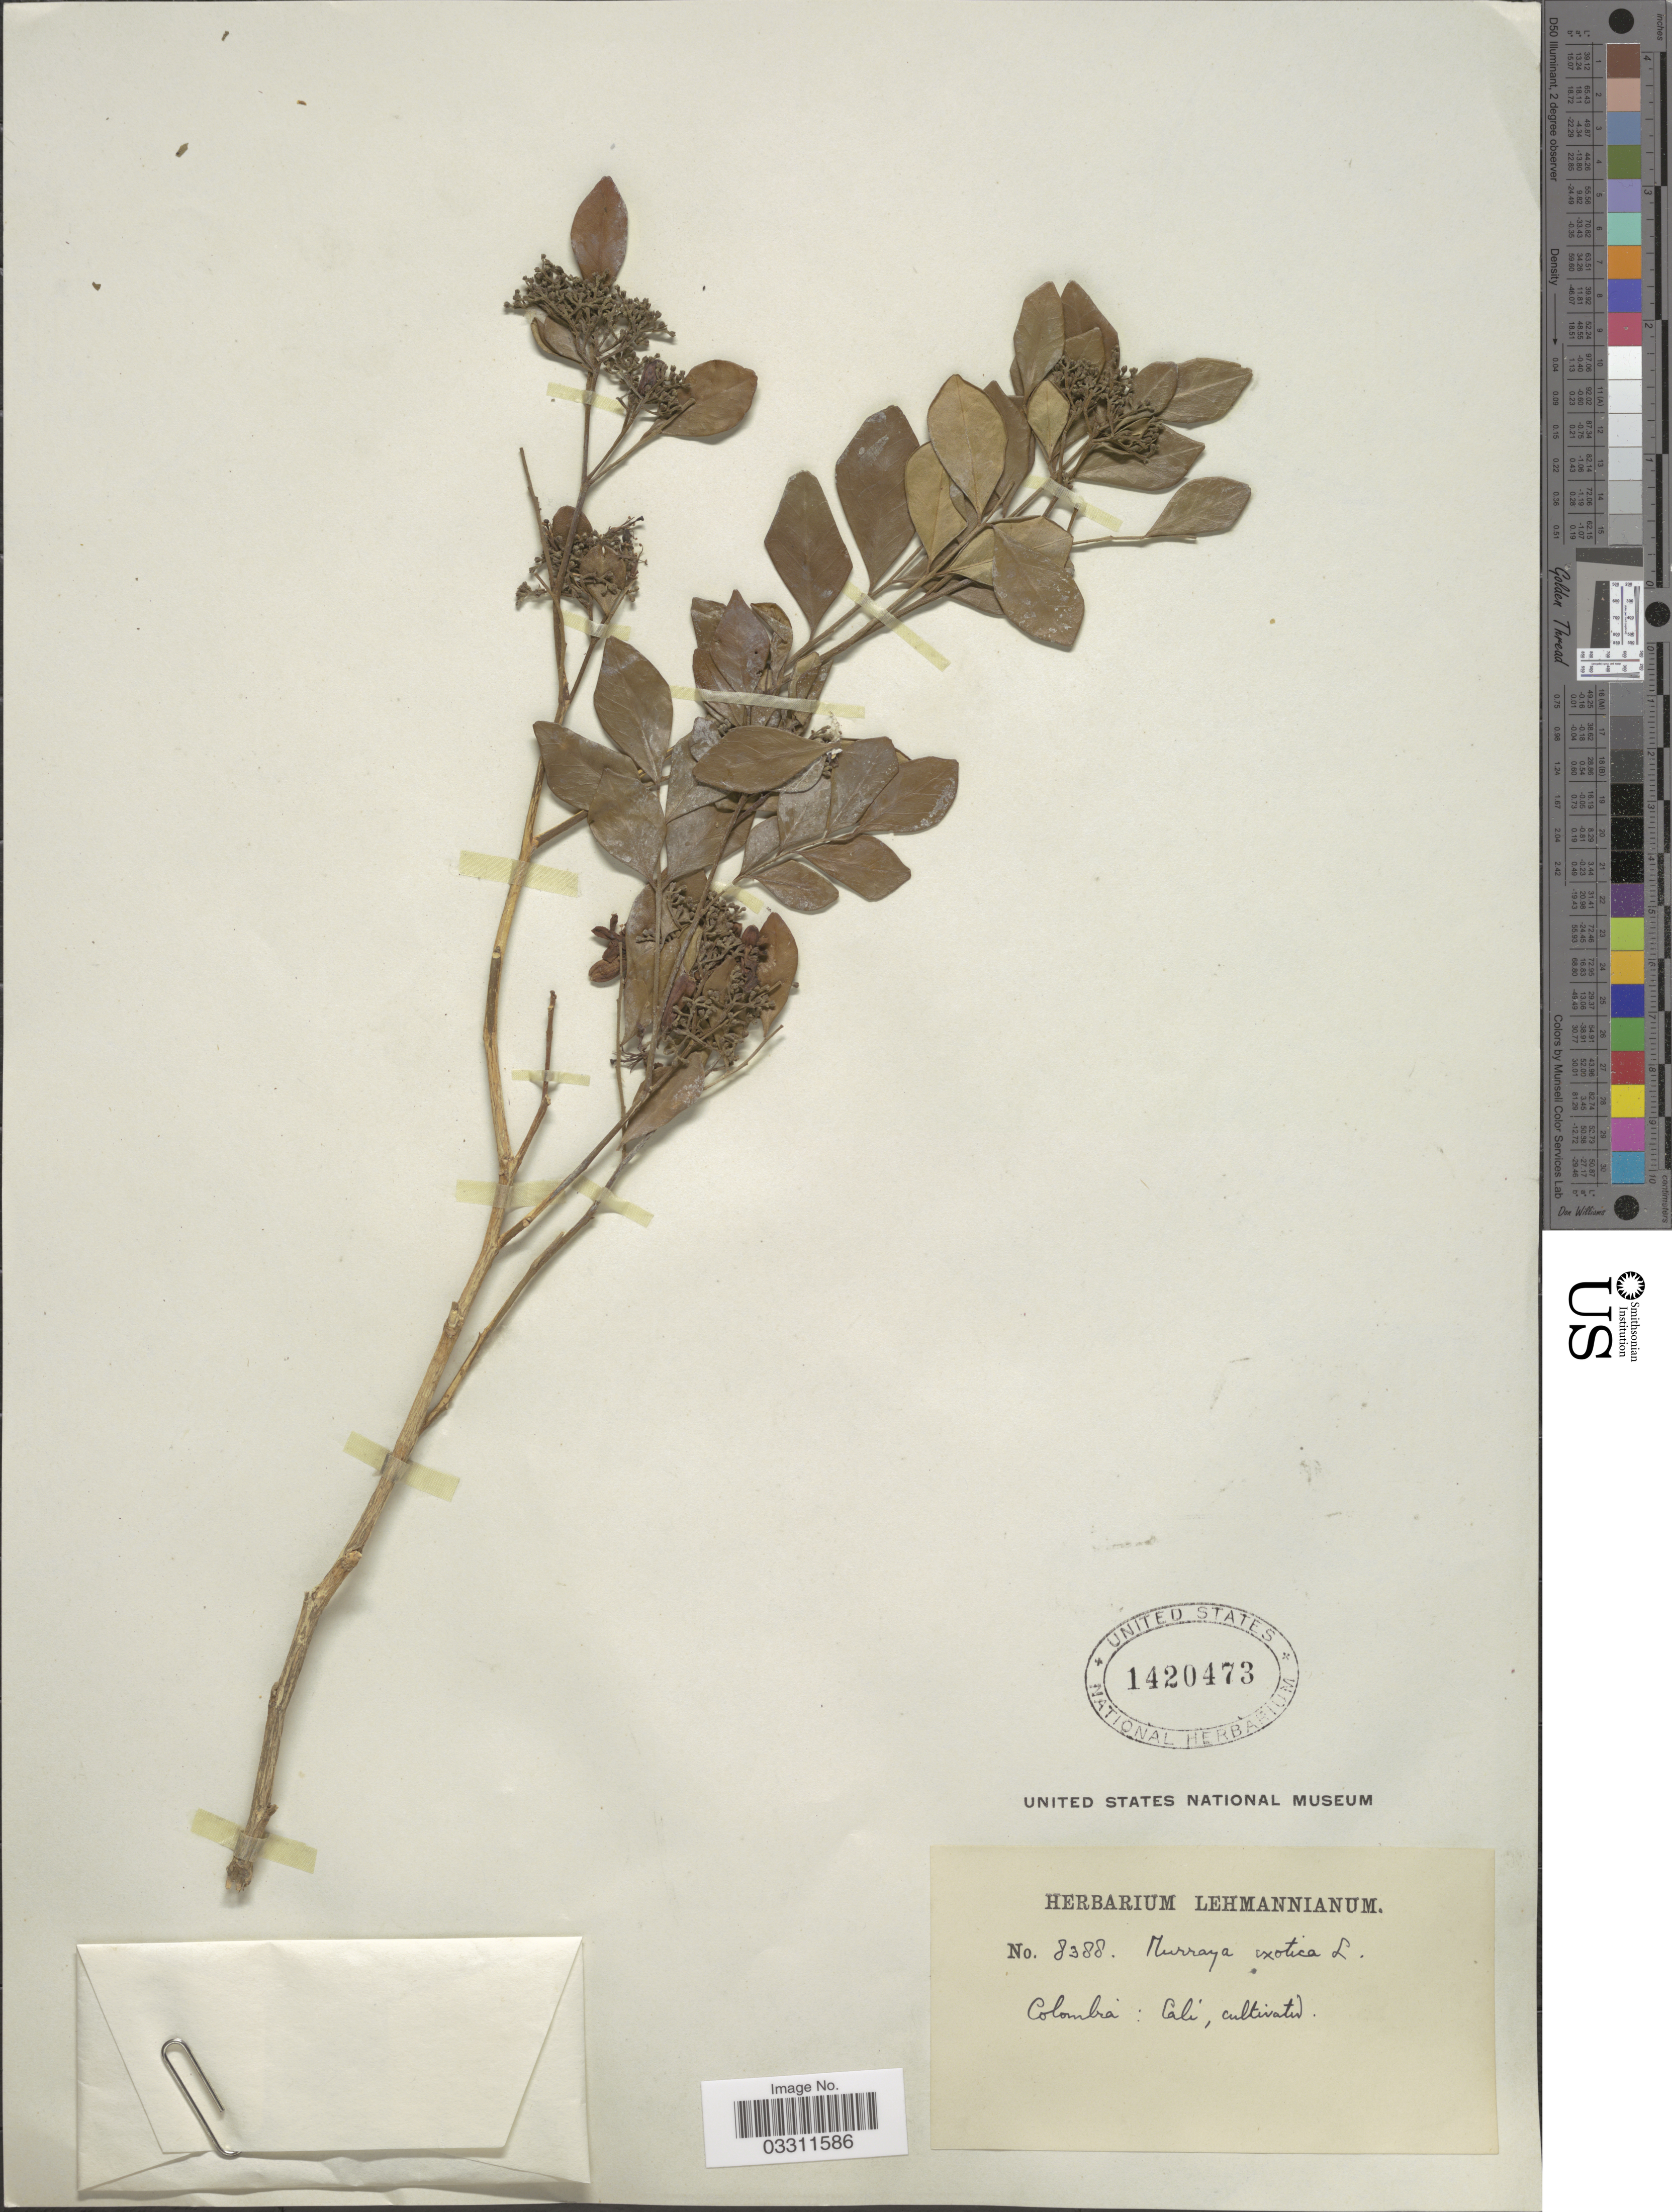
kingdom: Plantae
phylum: Tracheophyta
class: Magnoliopsida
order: Sapindales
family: Rutaceae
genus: Murraya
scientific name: Murraya paniculata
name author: (L.) Jack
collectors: ex herb. Lehmannianum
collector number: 8388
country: Colombia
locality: Cali.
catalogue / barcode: US 1420473